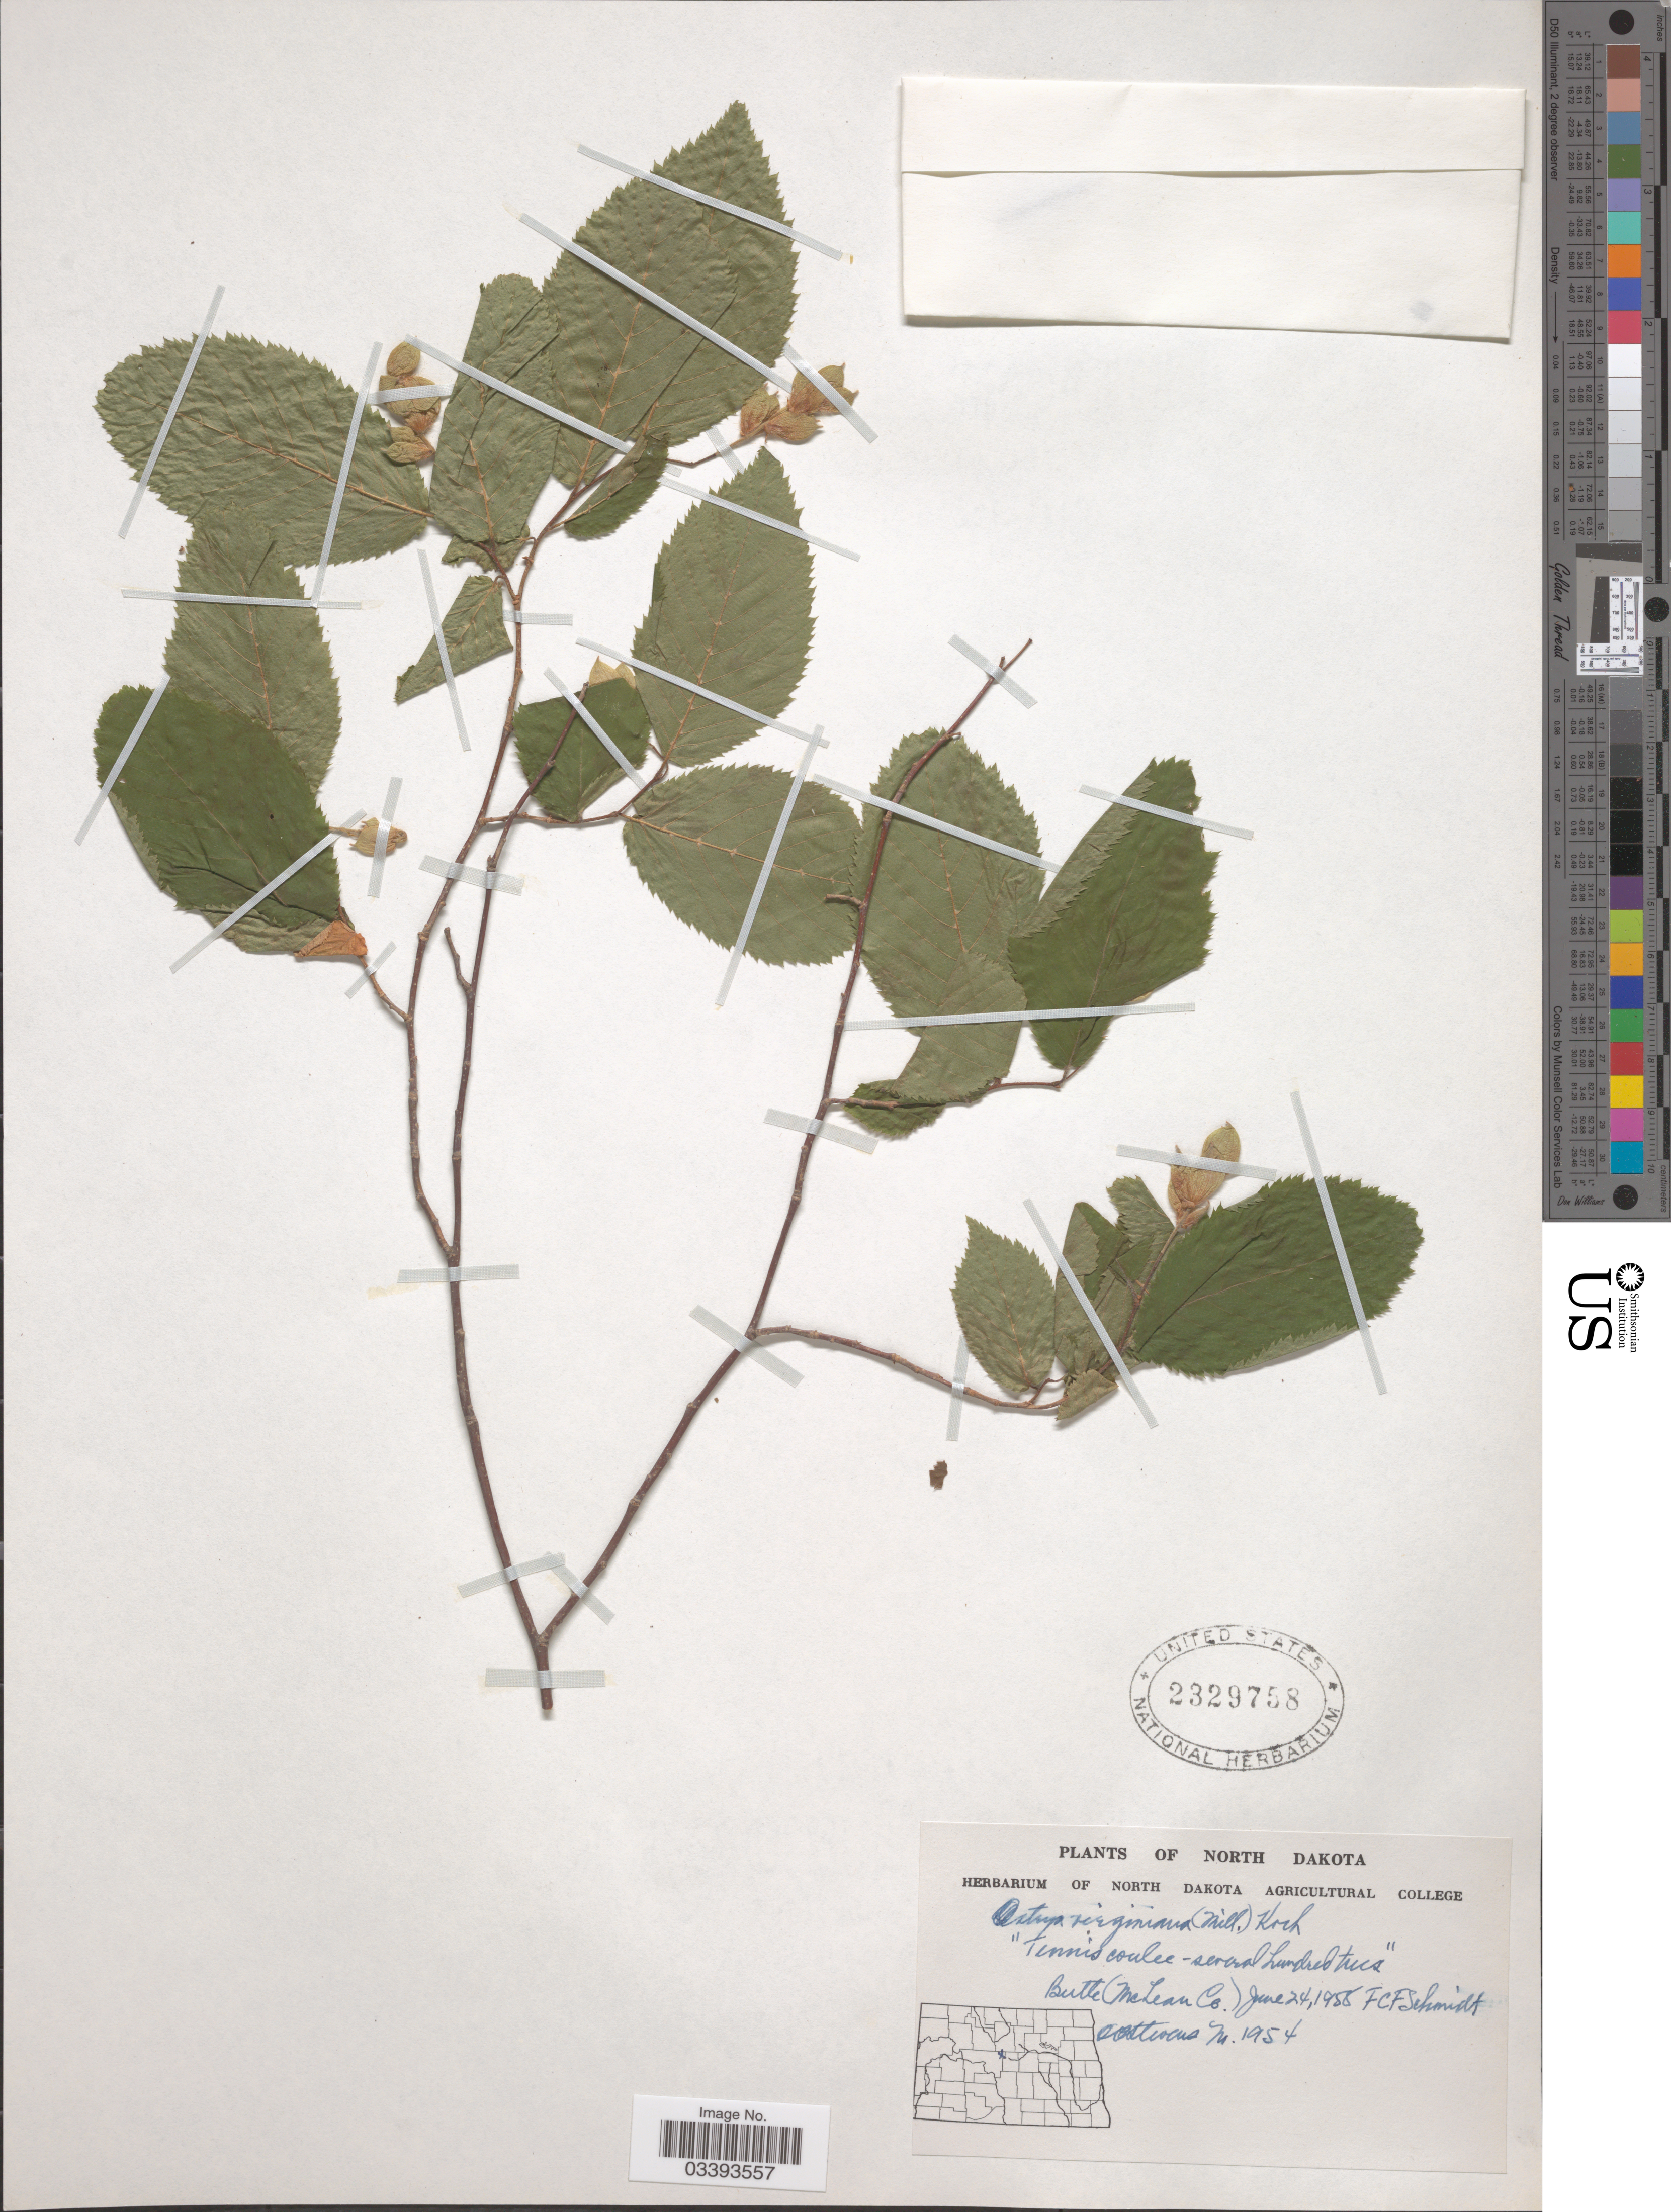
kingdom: Plantae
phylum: Tracheophyta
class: Magnoliopsida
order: Fagales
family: Betulaceae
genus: Ostrya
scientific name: Ostrya virginiana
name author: (Mill.) K. Koch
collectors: F. Schmidt & O. A. Stevens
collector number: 1954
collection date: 1958-06-24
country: United States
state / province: North Dakota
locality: Butte (McLean Co.).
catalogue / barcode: US 2329758